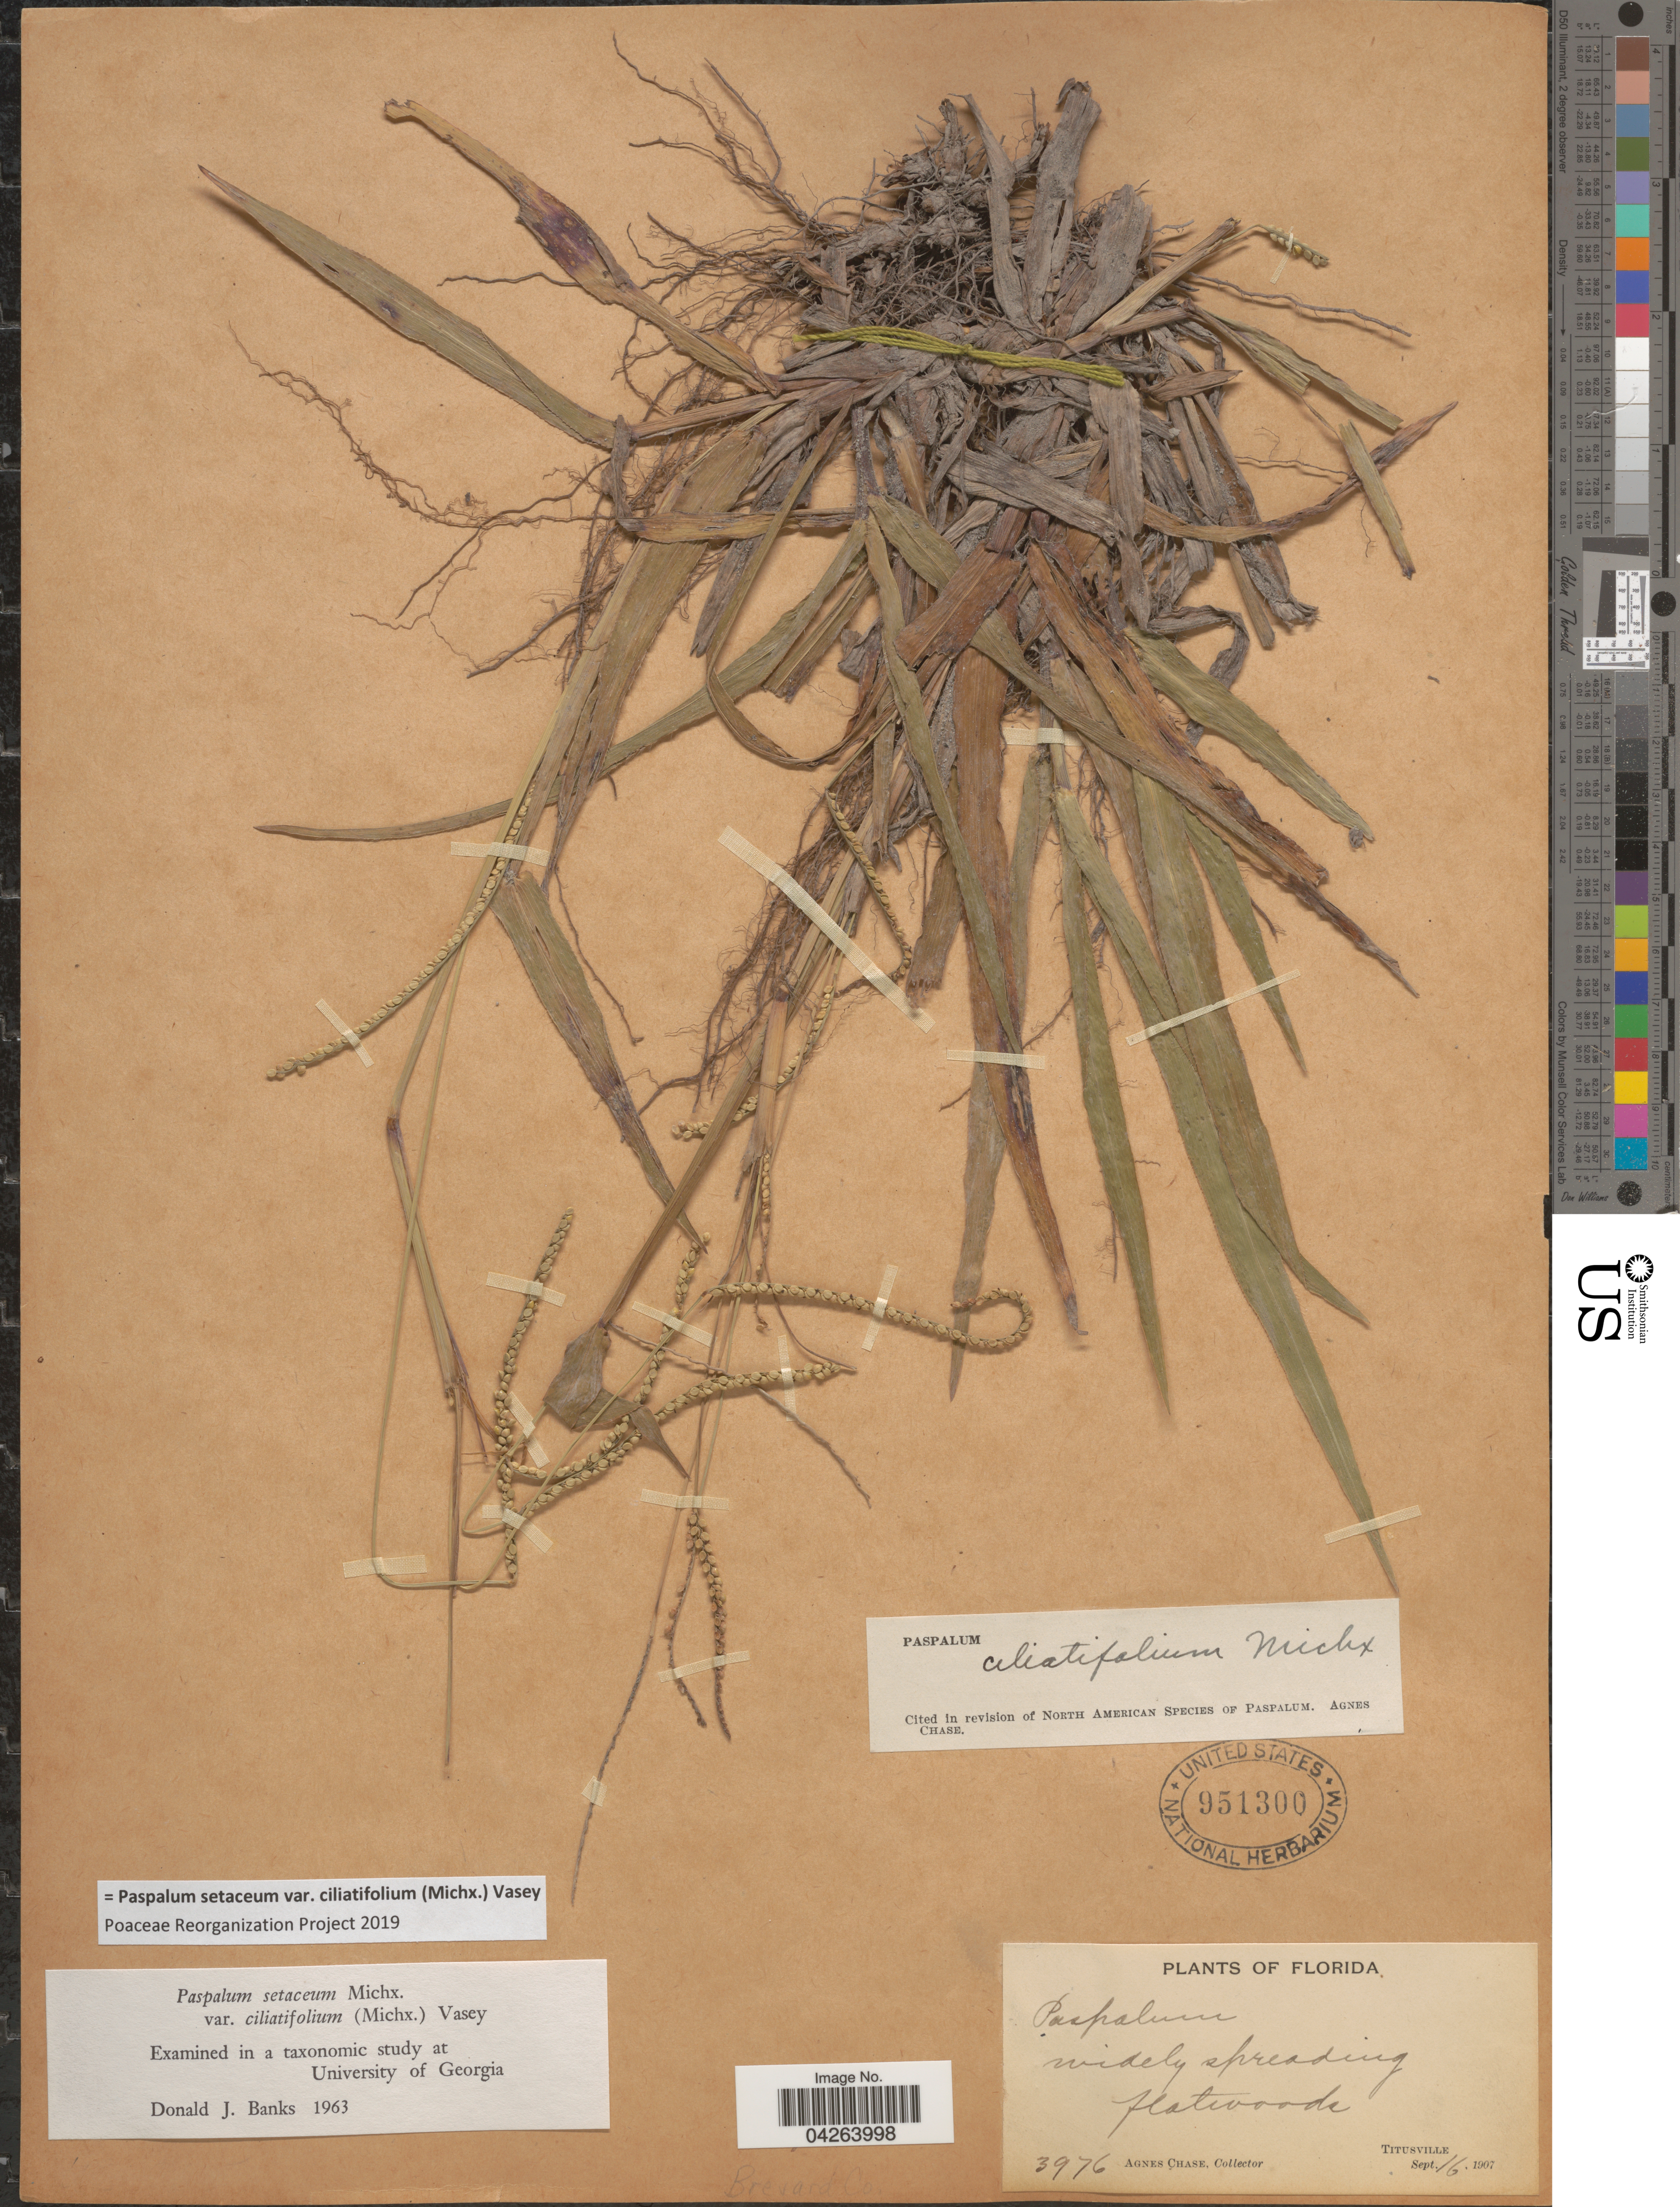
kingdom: Plantae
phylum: Tracheophyta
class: Liliopsida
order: Poales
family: Poaceae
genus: Paspalum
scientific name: Paspalum setaceum var. ciliatifolium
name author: (Michx.) Vasey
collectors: A. Chase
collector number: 3976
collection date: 1907-09-16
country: United States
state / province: Florida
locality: Flatwoods. Titusville. Brevard Co.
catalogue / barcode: US 951300